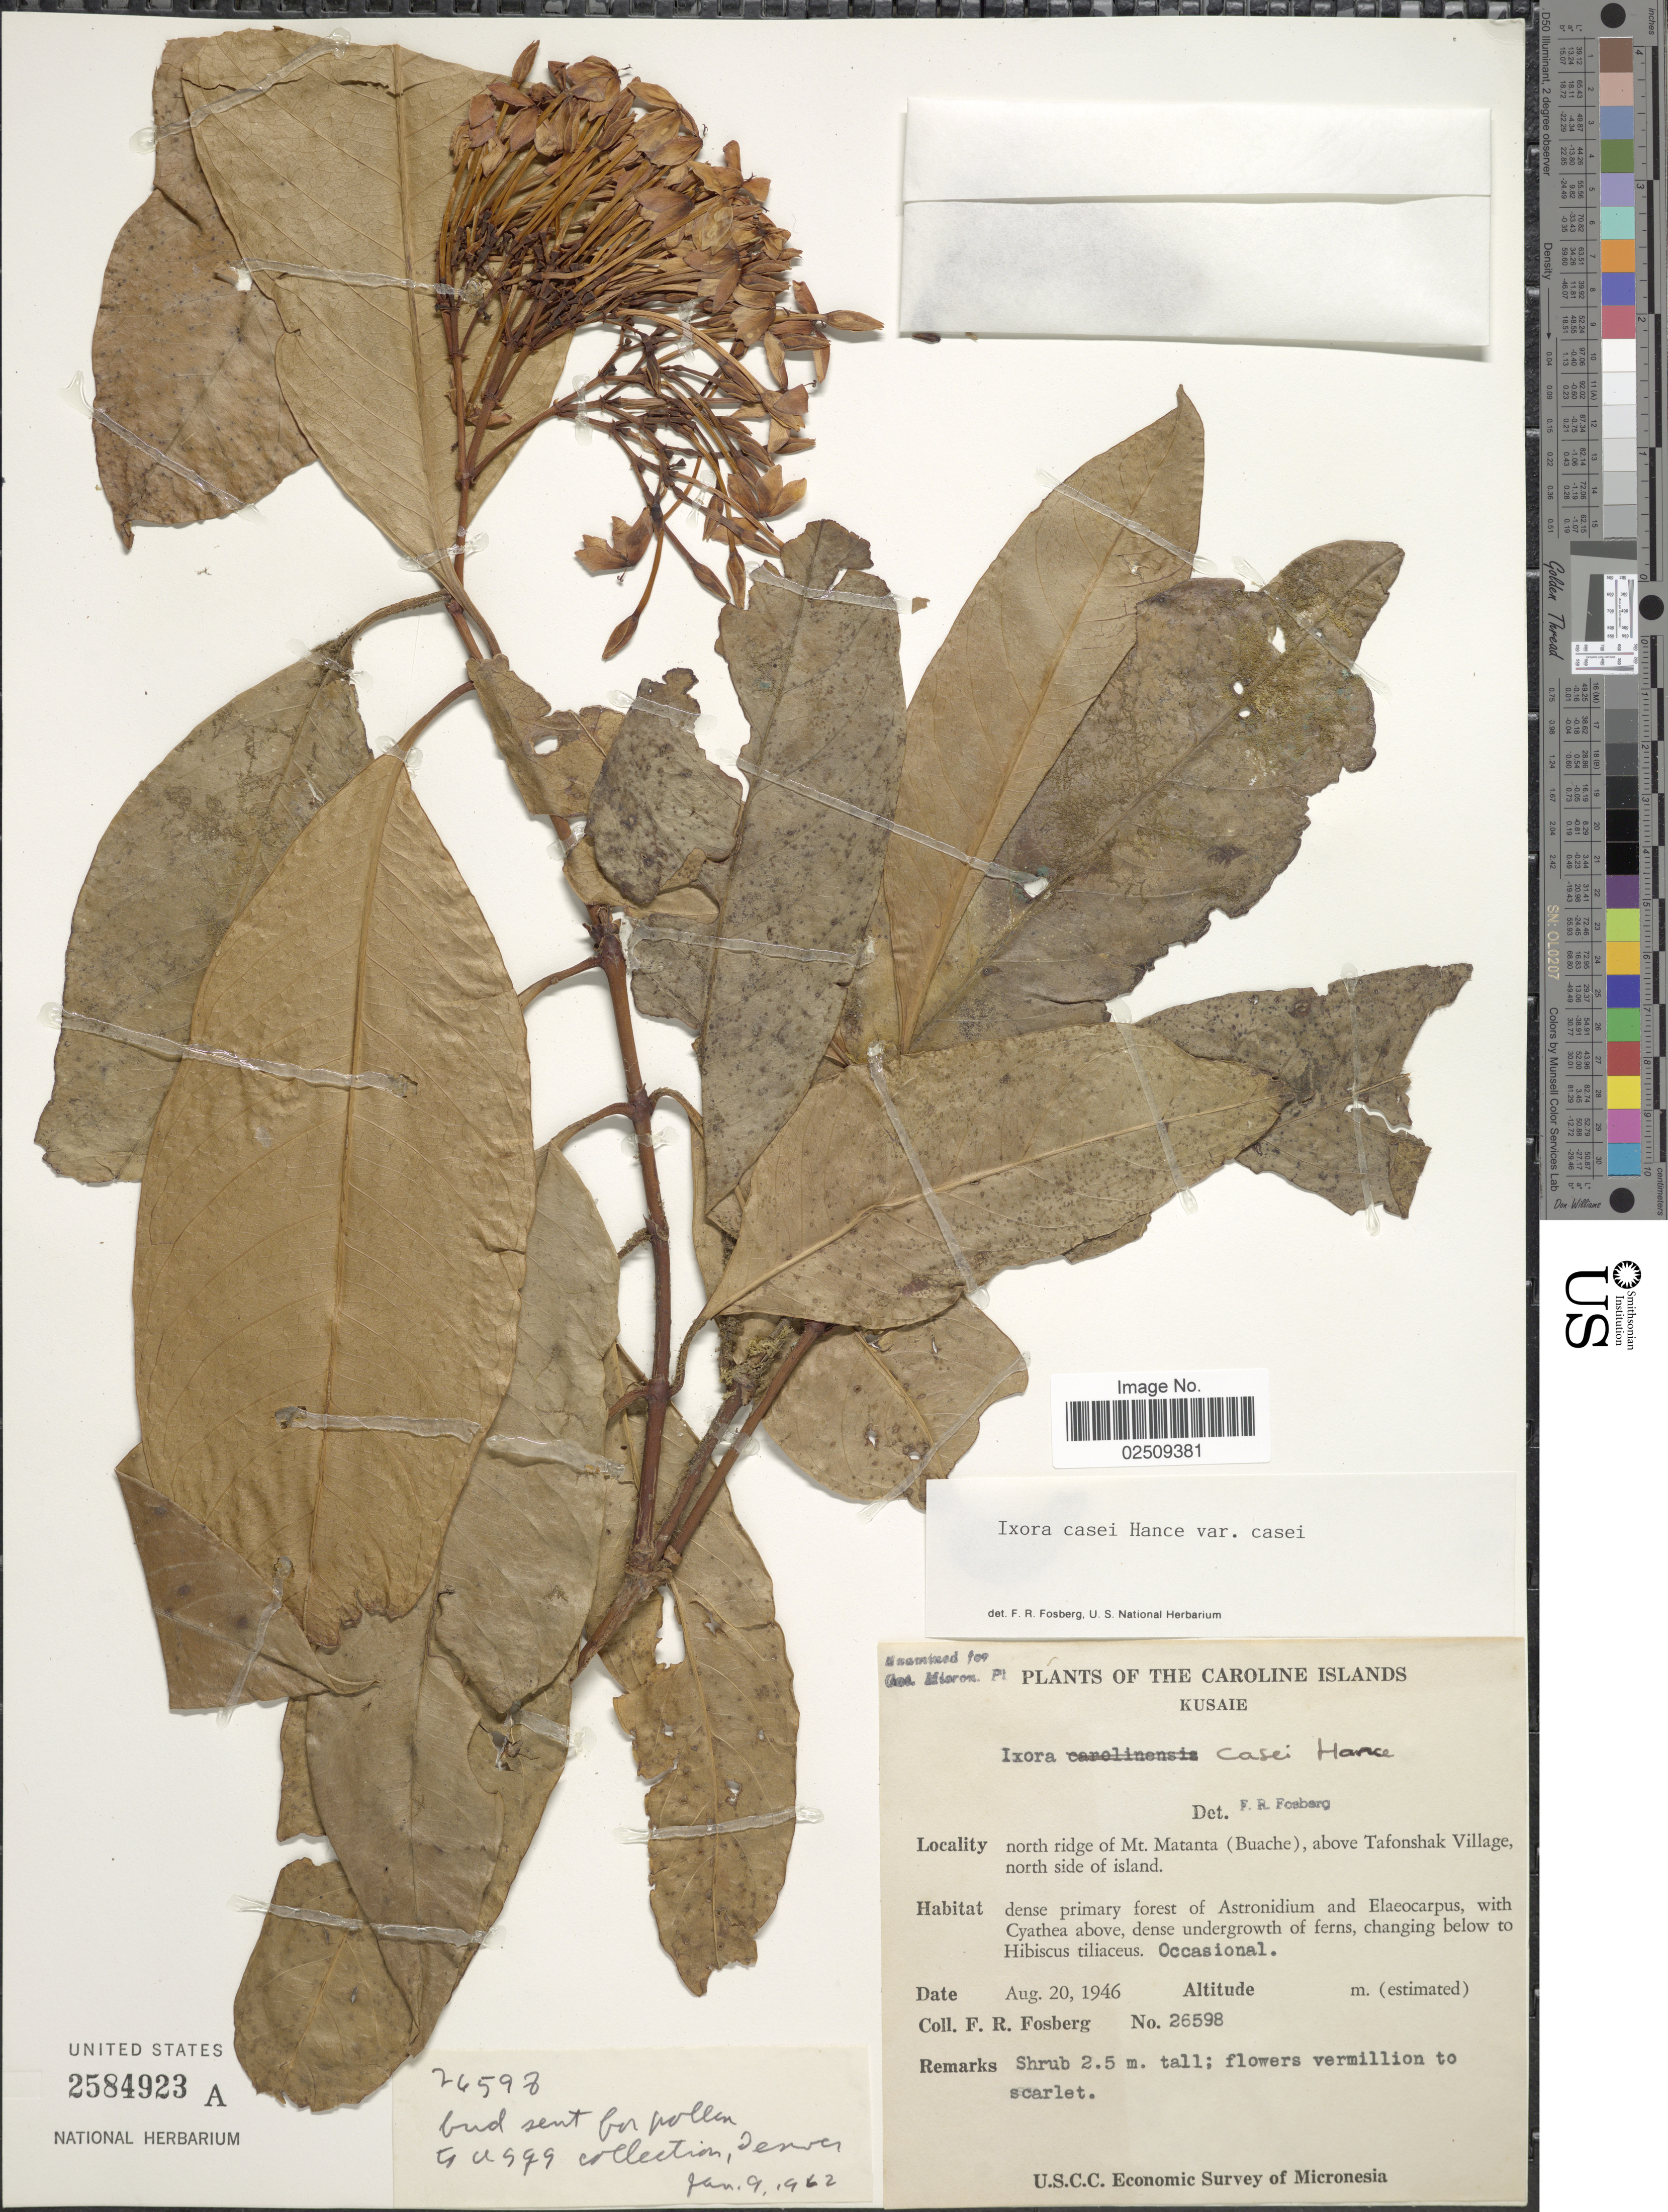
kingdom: Plantae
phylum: Tracheophyta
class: Magnoliopsida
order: Gentianales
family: Rubiaceae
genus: Ixora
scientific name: Ixora casei var. casei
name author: Hance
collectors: F. R. Fosberg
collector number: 26598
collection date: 1946-08-20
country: Micronesia, Federated States of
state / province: Kosrae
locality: Caroline Islands. Kusaie. North ridge of Mt. Matanta (Buache), above Tafonshak Village, north side of island.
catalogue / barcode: US 2584923A